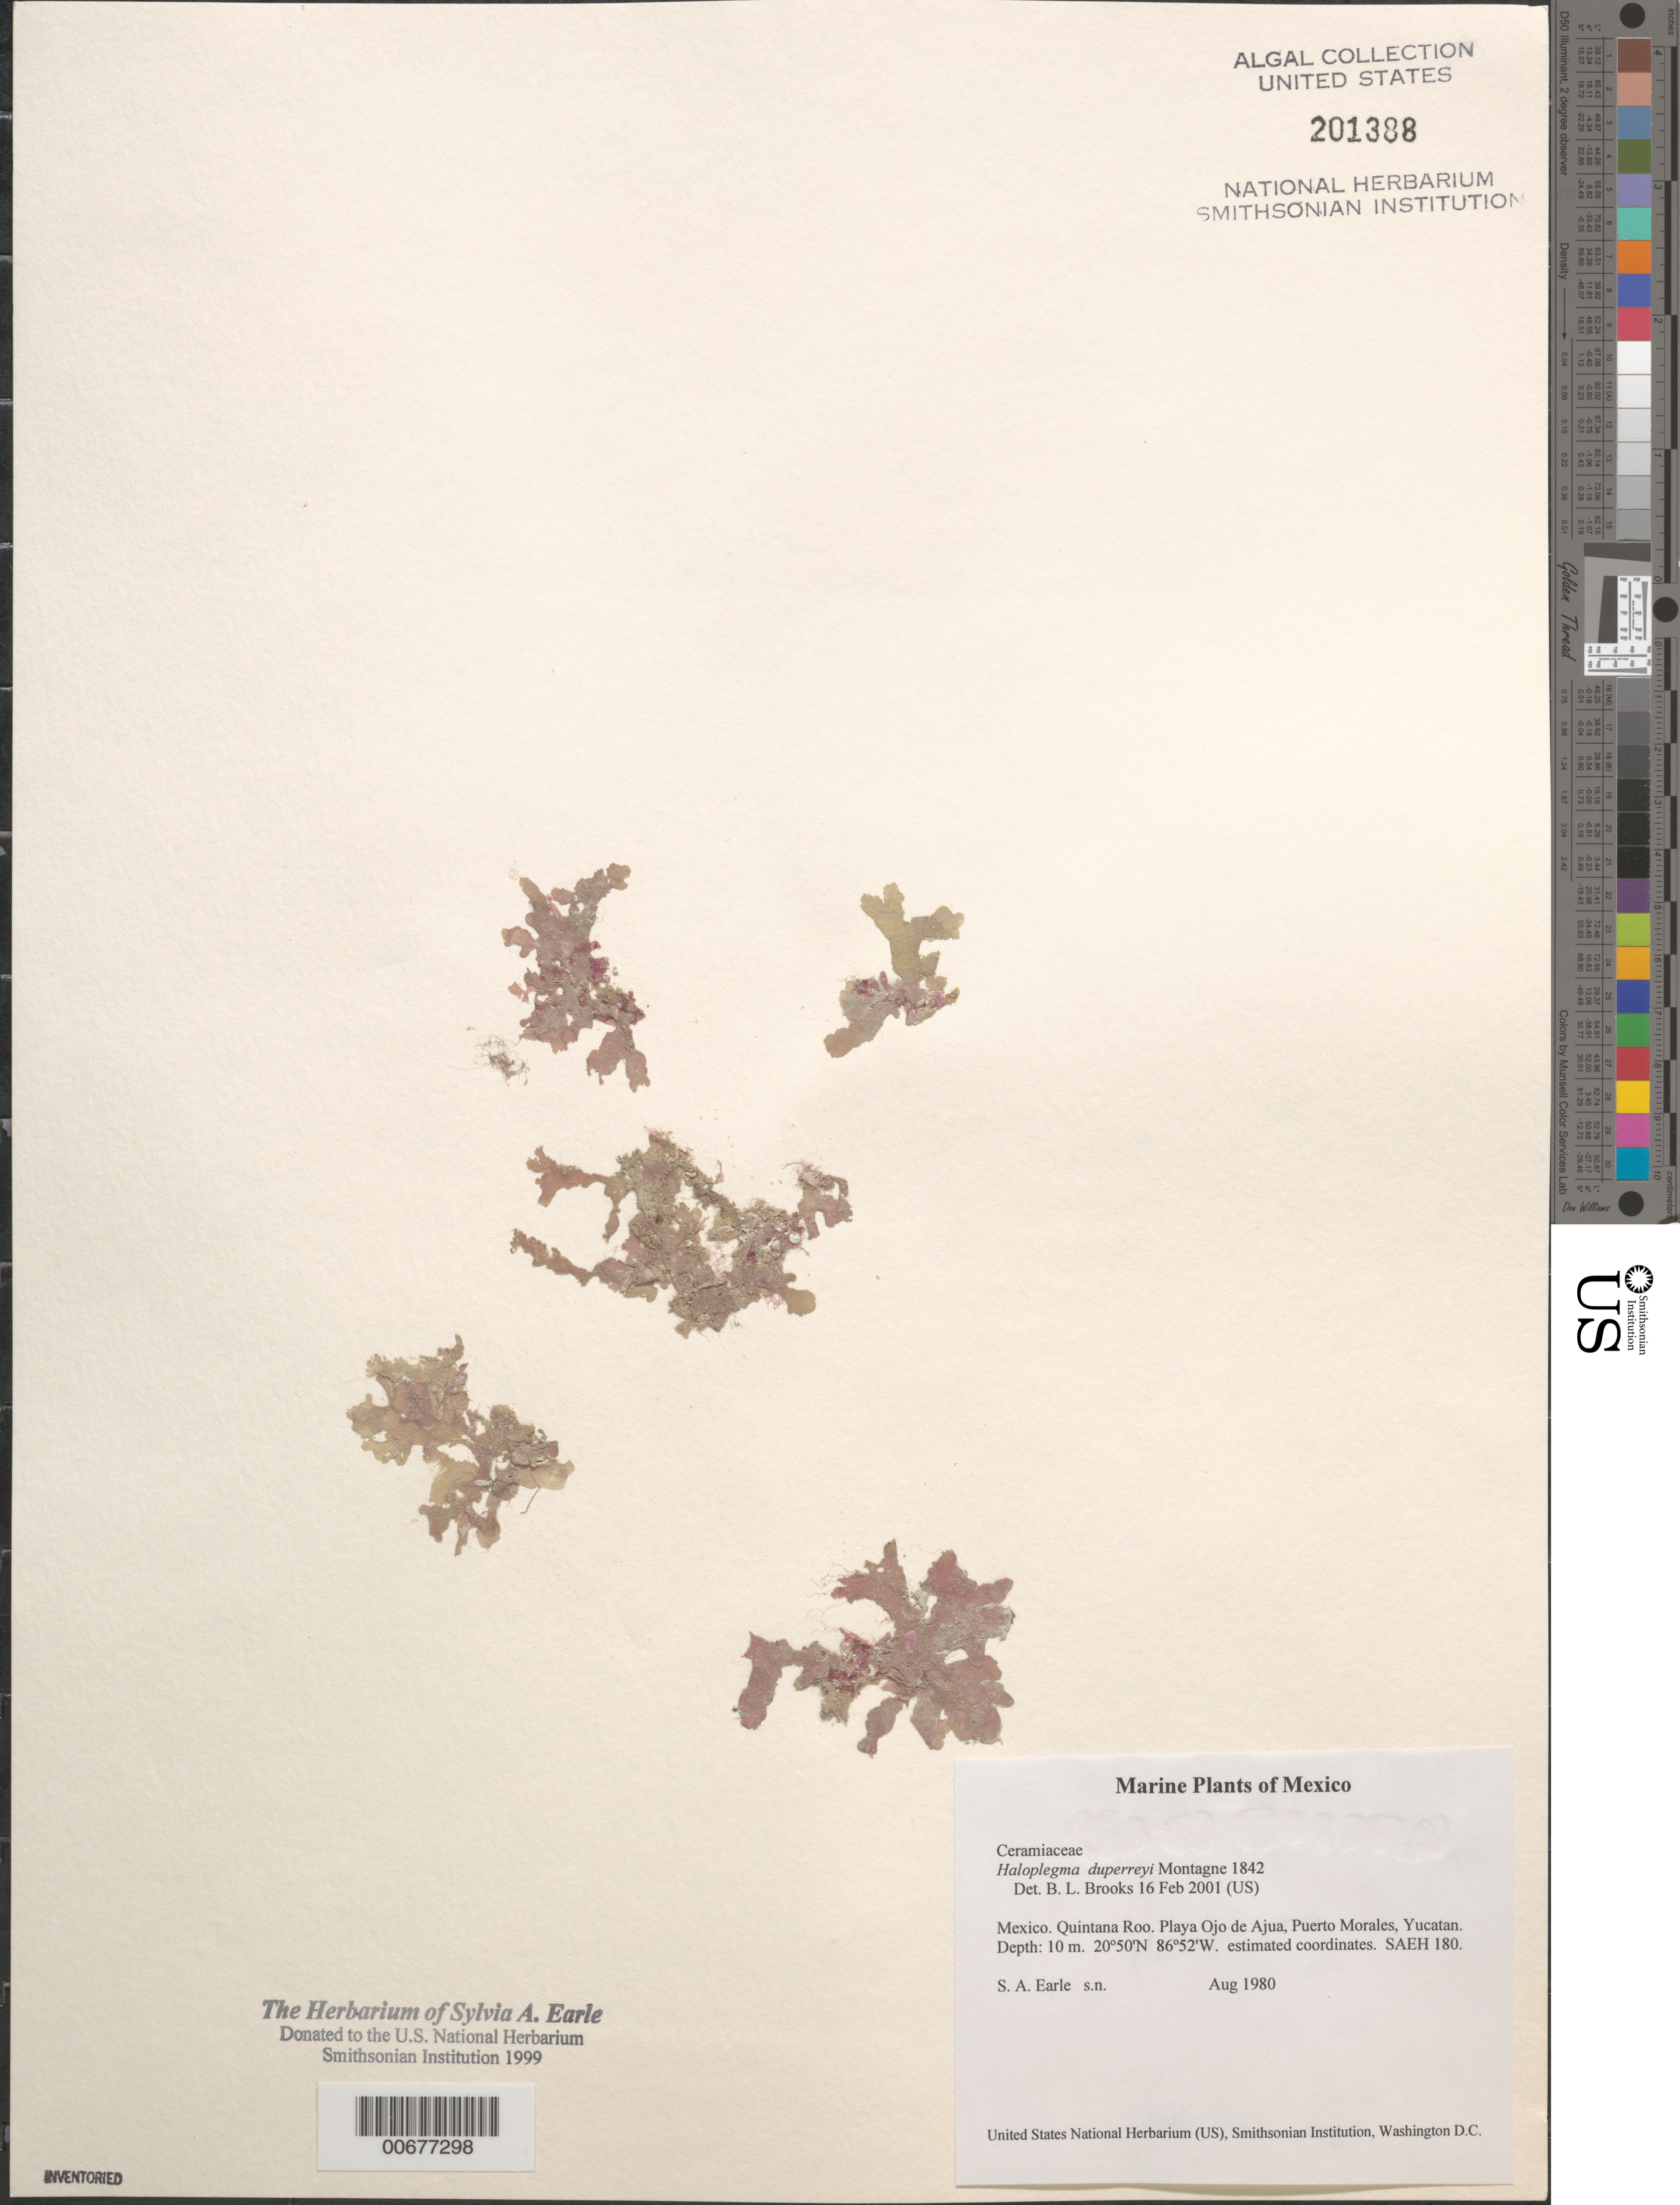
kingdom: Plantae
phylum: Rhodophyta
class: Florideophyceae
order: Ceramiales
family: Wrangeliaceae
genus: Haloplegma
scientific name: Haloplegma duperreyi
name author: Mont.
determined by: Brooks, B. L., (BOT), Smithsonian Institution - National Museum of Natural History (UNITED STATES)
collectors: S. A. Earle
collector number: SAEH 180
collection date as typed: Aug 1980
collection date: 1980-08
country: Mexico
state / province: Quintana Roo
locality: Playa Ojo de Agua, Puerto Morales, Yucatan Peninsula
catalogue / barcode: US 201388